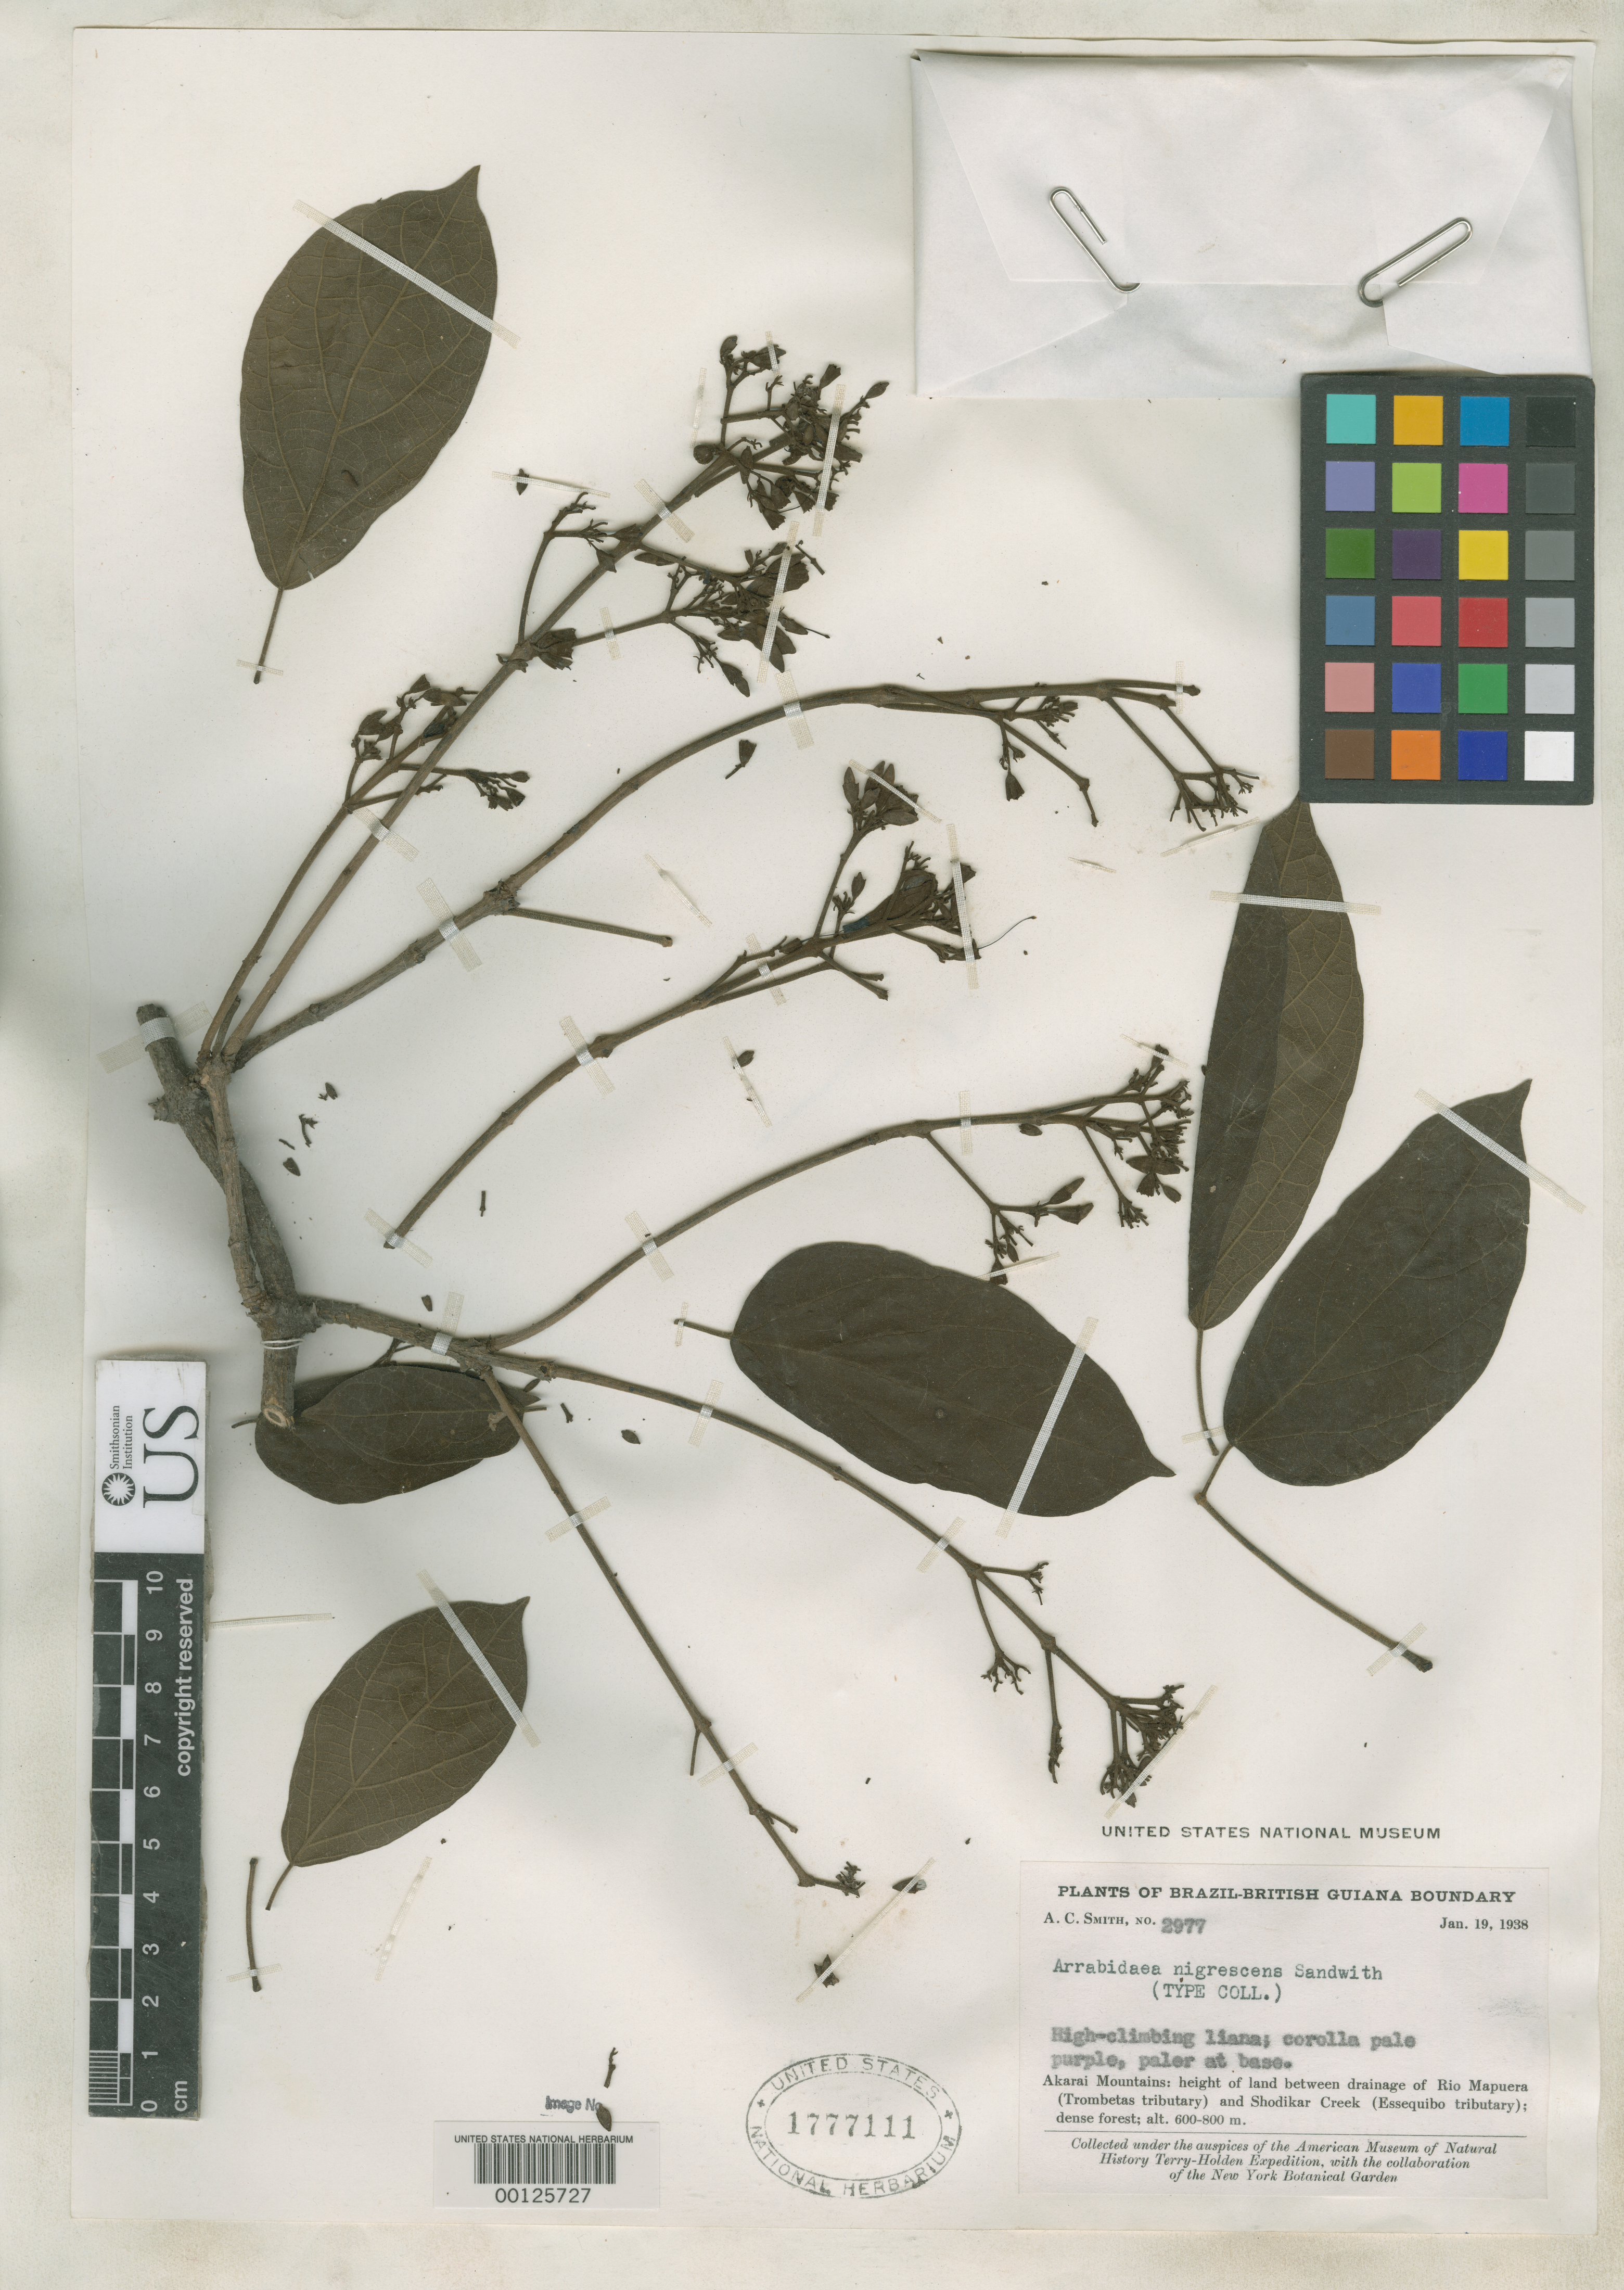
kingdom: Plantae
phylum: Tracheophyta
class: Magnoliopsida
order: Lamiales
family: Bignoniaceae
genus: Arrabidaea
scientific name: Arrabidaea nigrescens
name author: Sandwith in A.C. Sm.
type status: Isotype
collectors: A. C. Smith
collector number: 2977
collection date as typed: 19 Jan 1938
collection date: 1938-01-19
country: Brazil / Guyana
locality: Between Rio Mapura and Shodikar Creek.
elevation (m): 600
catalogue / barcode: US 1777111